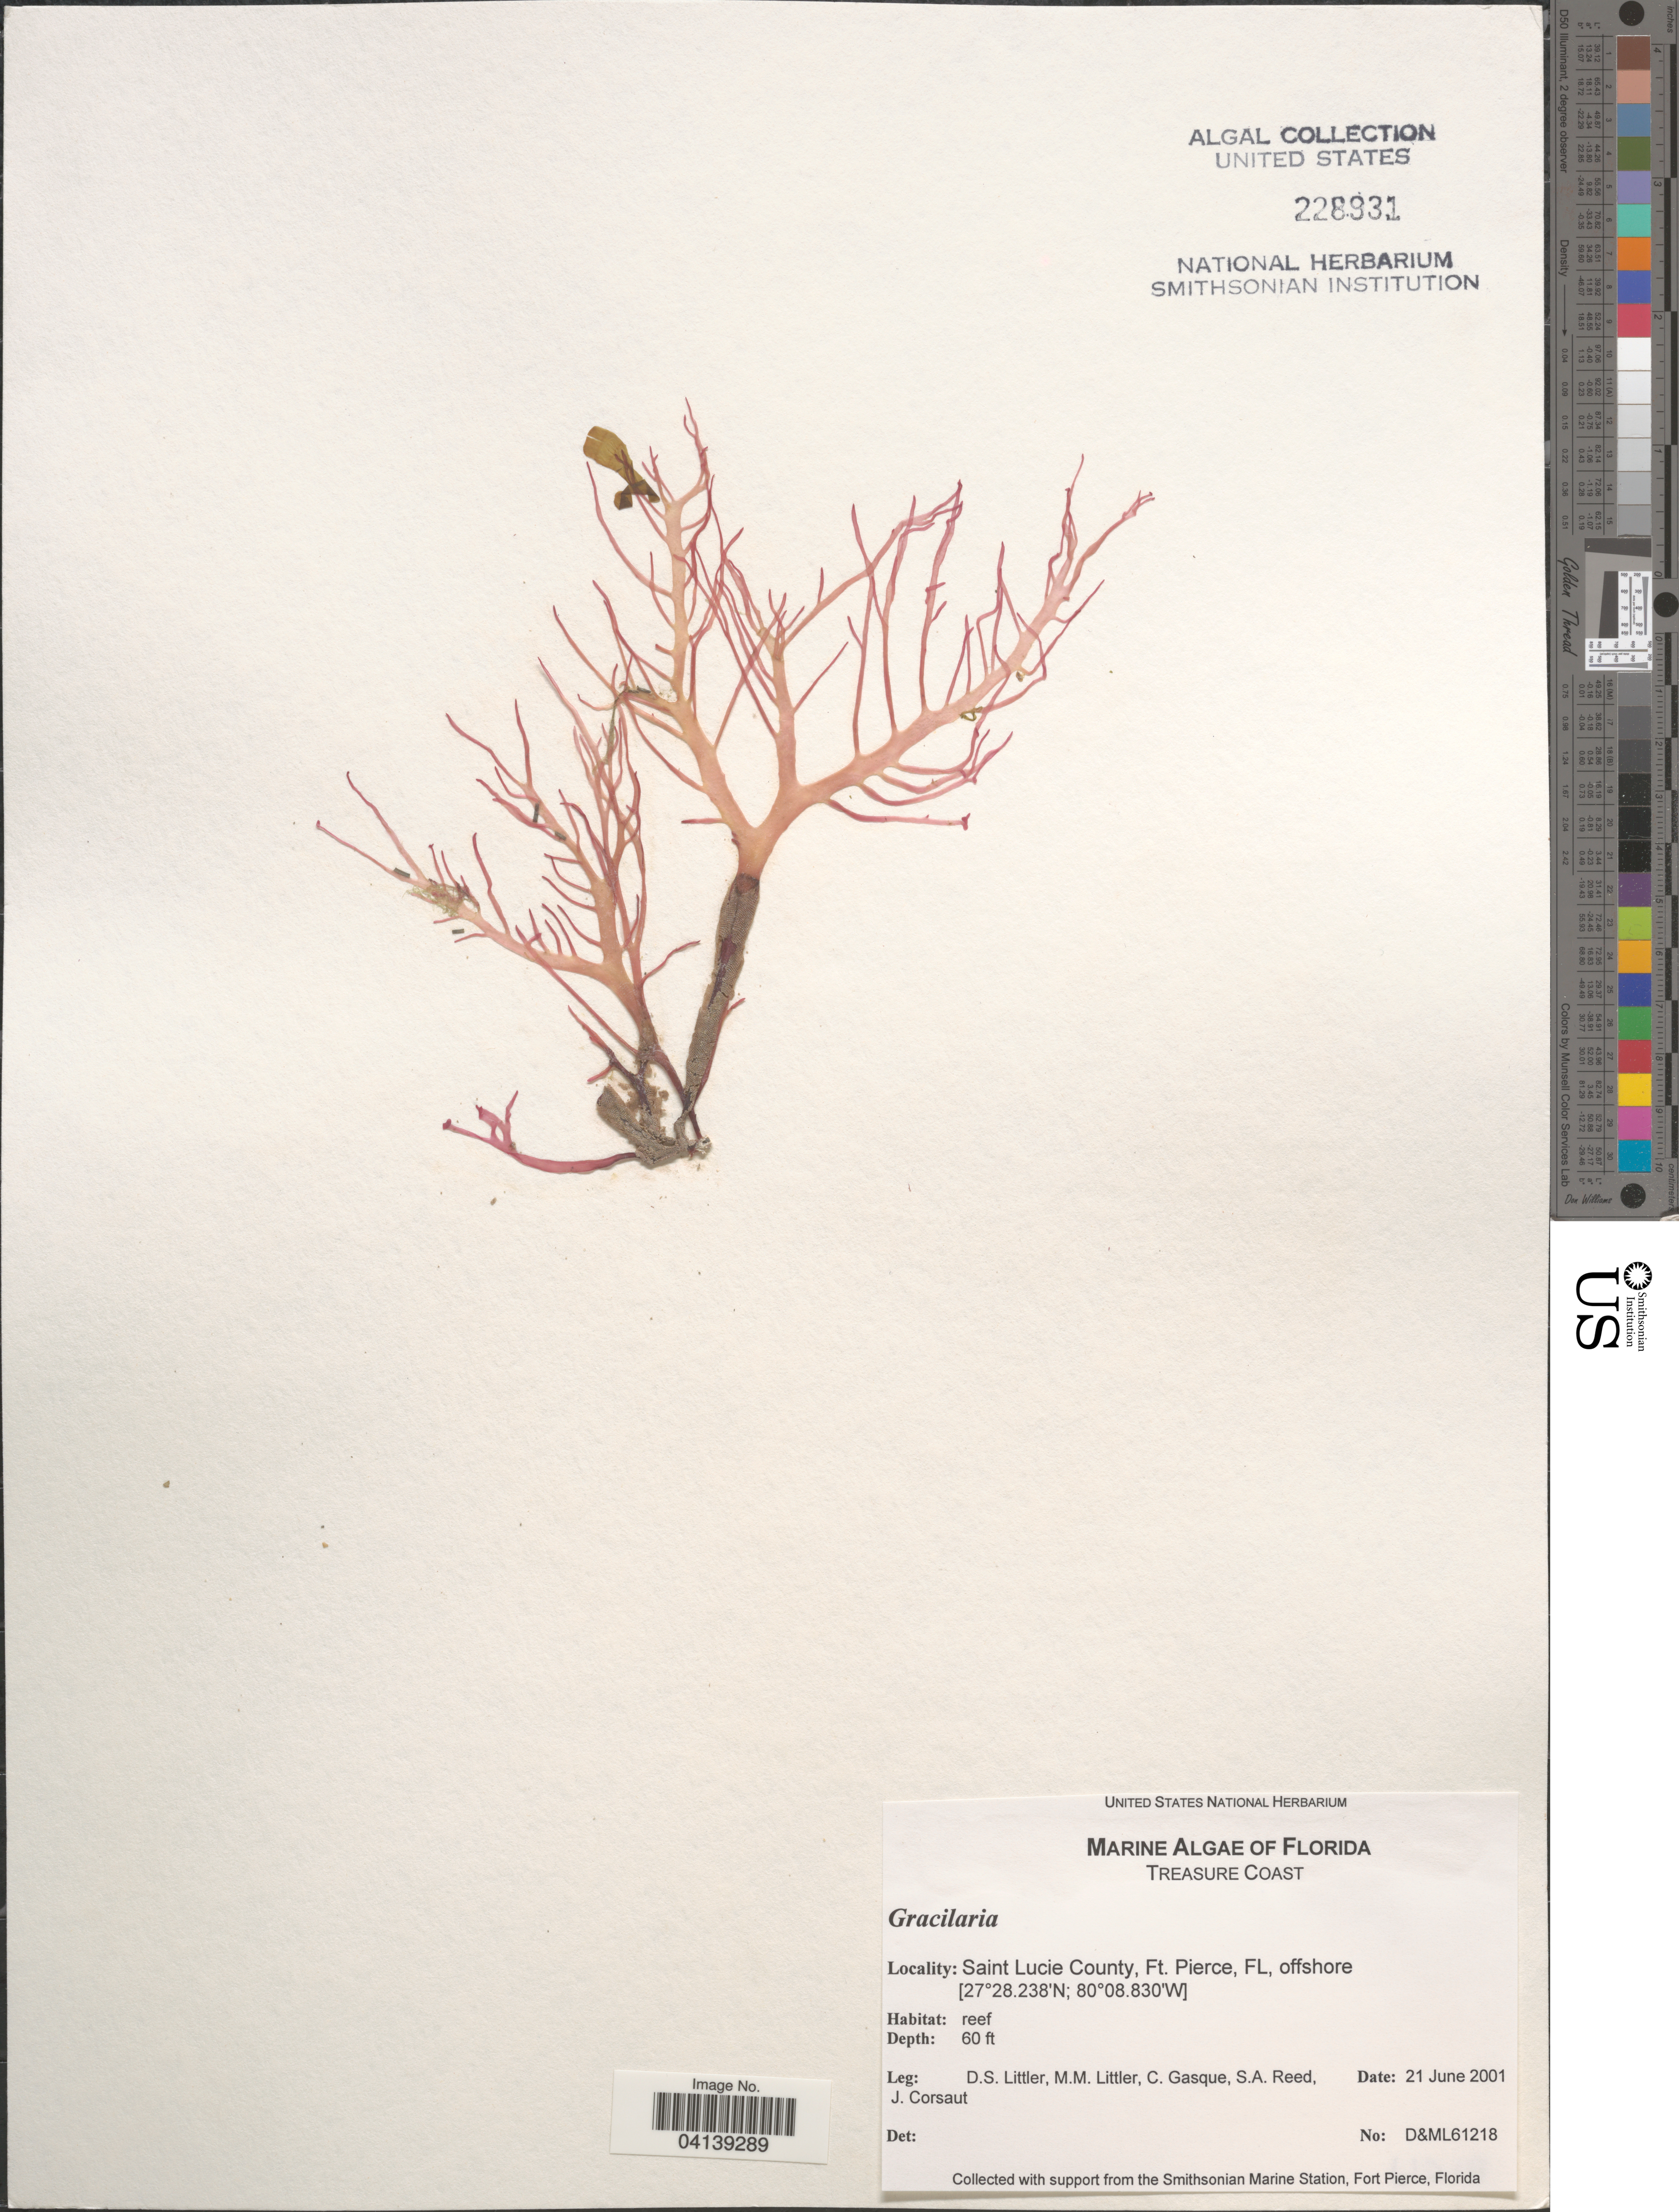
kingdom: Plantae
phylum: Rhodophyta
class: Florideophyceae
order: Gracilariales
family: Gracilariaceae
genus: Gracilaria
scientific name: Gracilaria sp.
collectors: D. S. Littler, C. Gasque, S. Reed & J. Corsaut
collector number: D&ML61218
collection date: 2001-06-21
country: United States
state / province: Florida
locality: Treasure Coast. Saint Lucie County, Ft. Pierce, offshore.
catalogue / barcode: US 228931